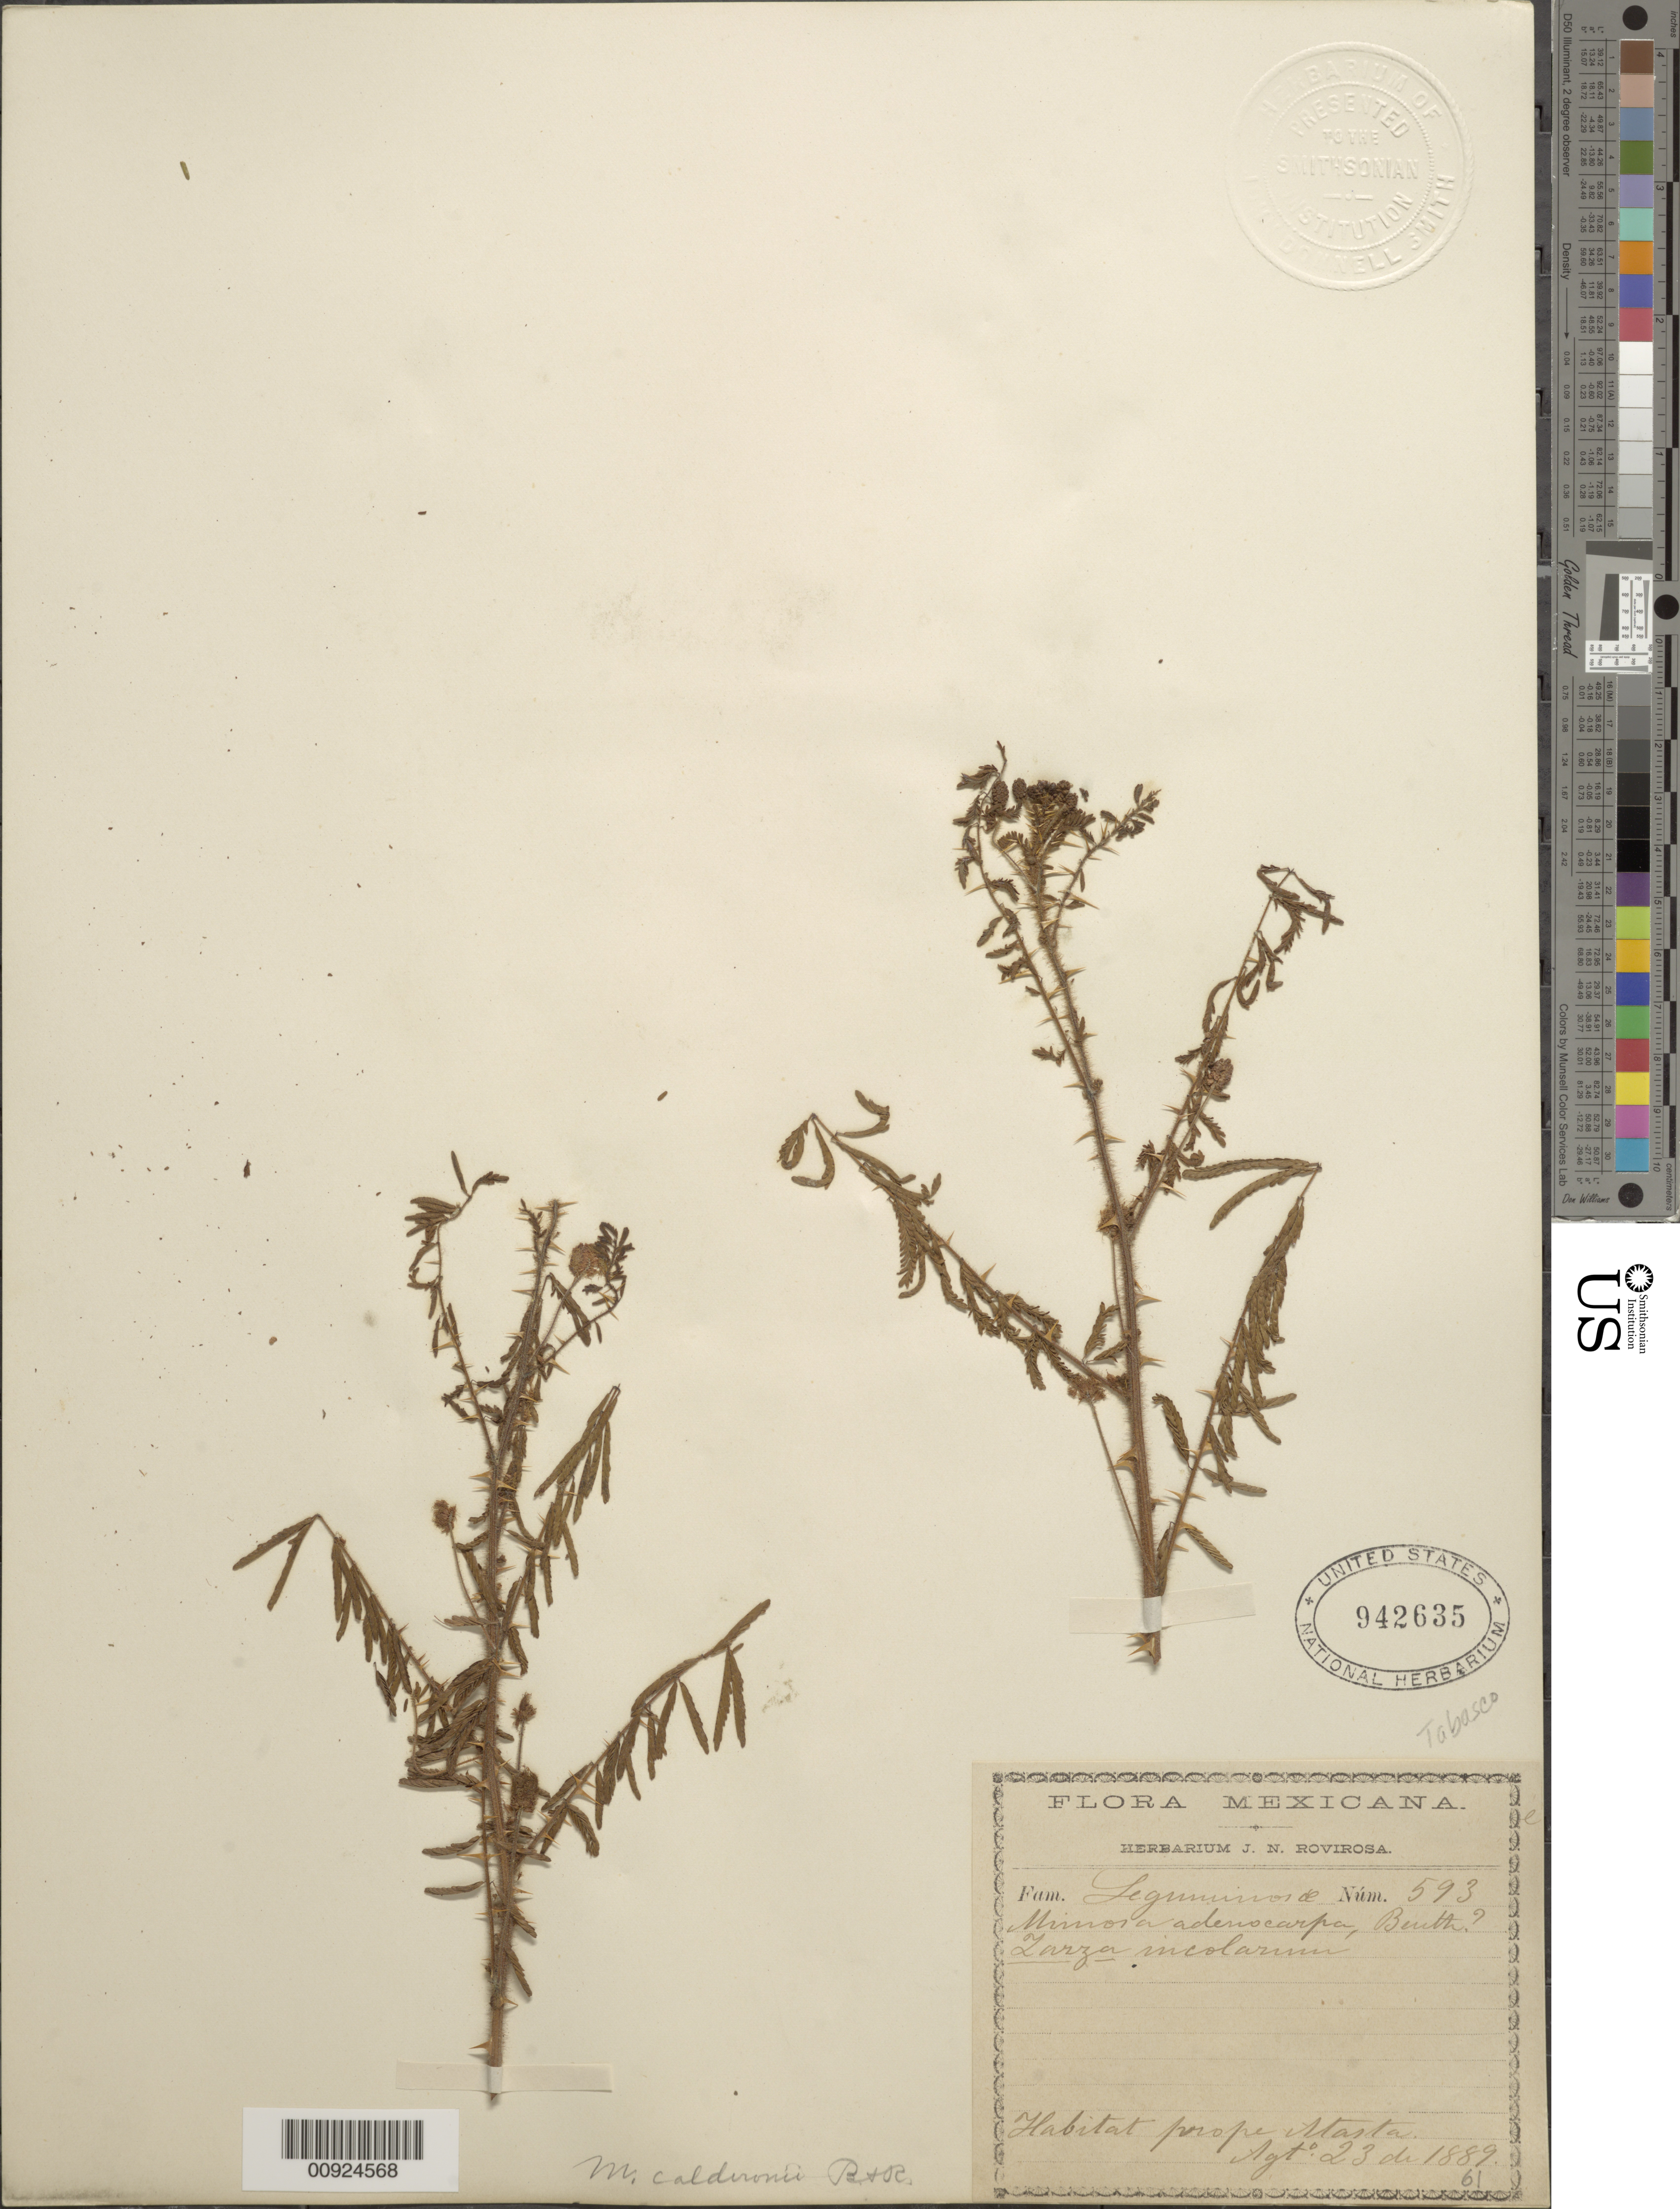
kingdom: Plantae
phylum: Tracheophyta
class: Magnoliopsida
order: Fabales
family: Fabaceae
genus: Mimosa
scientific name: Mimosa calderonii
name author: Britton & Rose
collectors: J. N. Rovirosa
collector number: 593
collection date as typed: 23 Aug 1889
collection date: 1889-08-23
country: Mexico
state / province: Tabasco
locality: Prope Atasta.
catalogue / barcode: US 942635